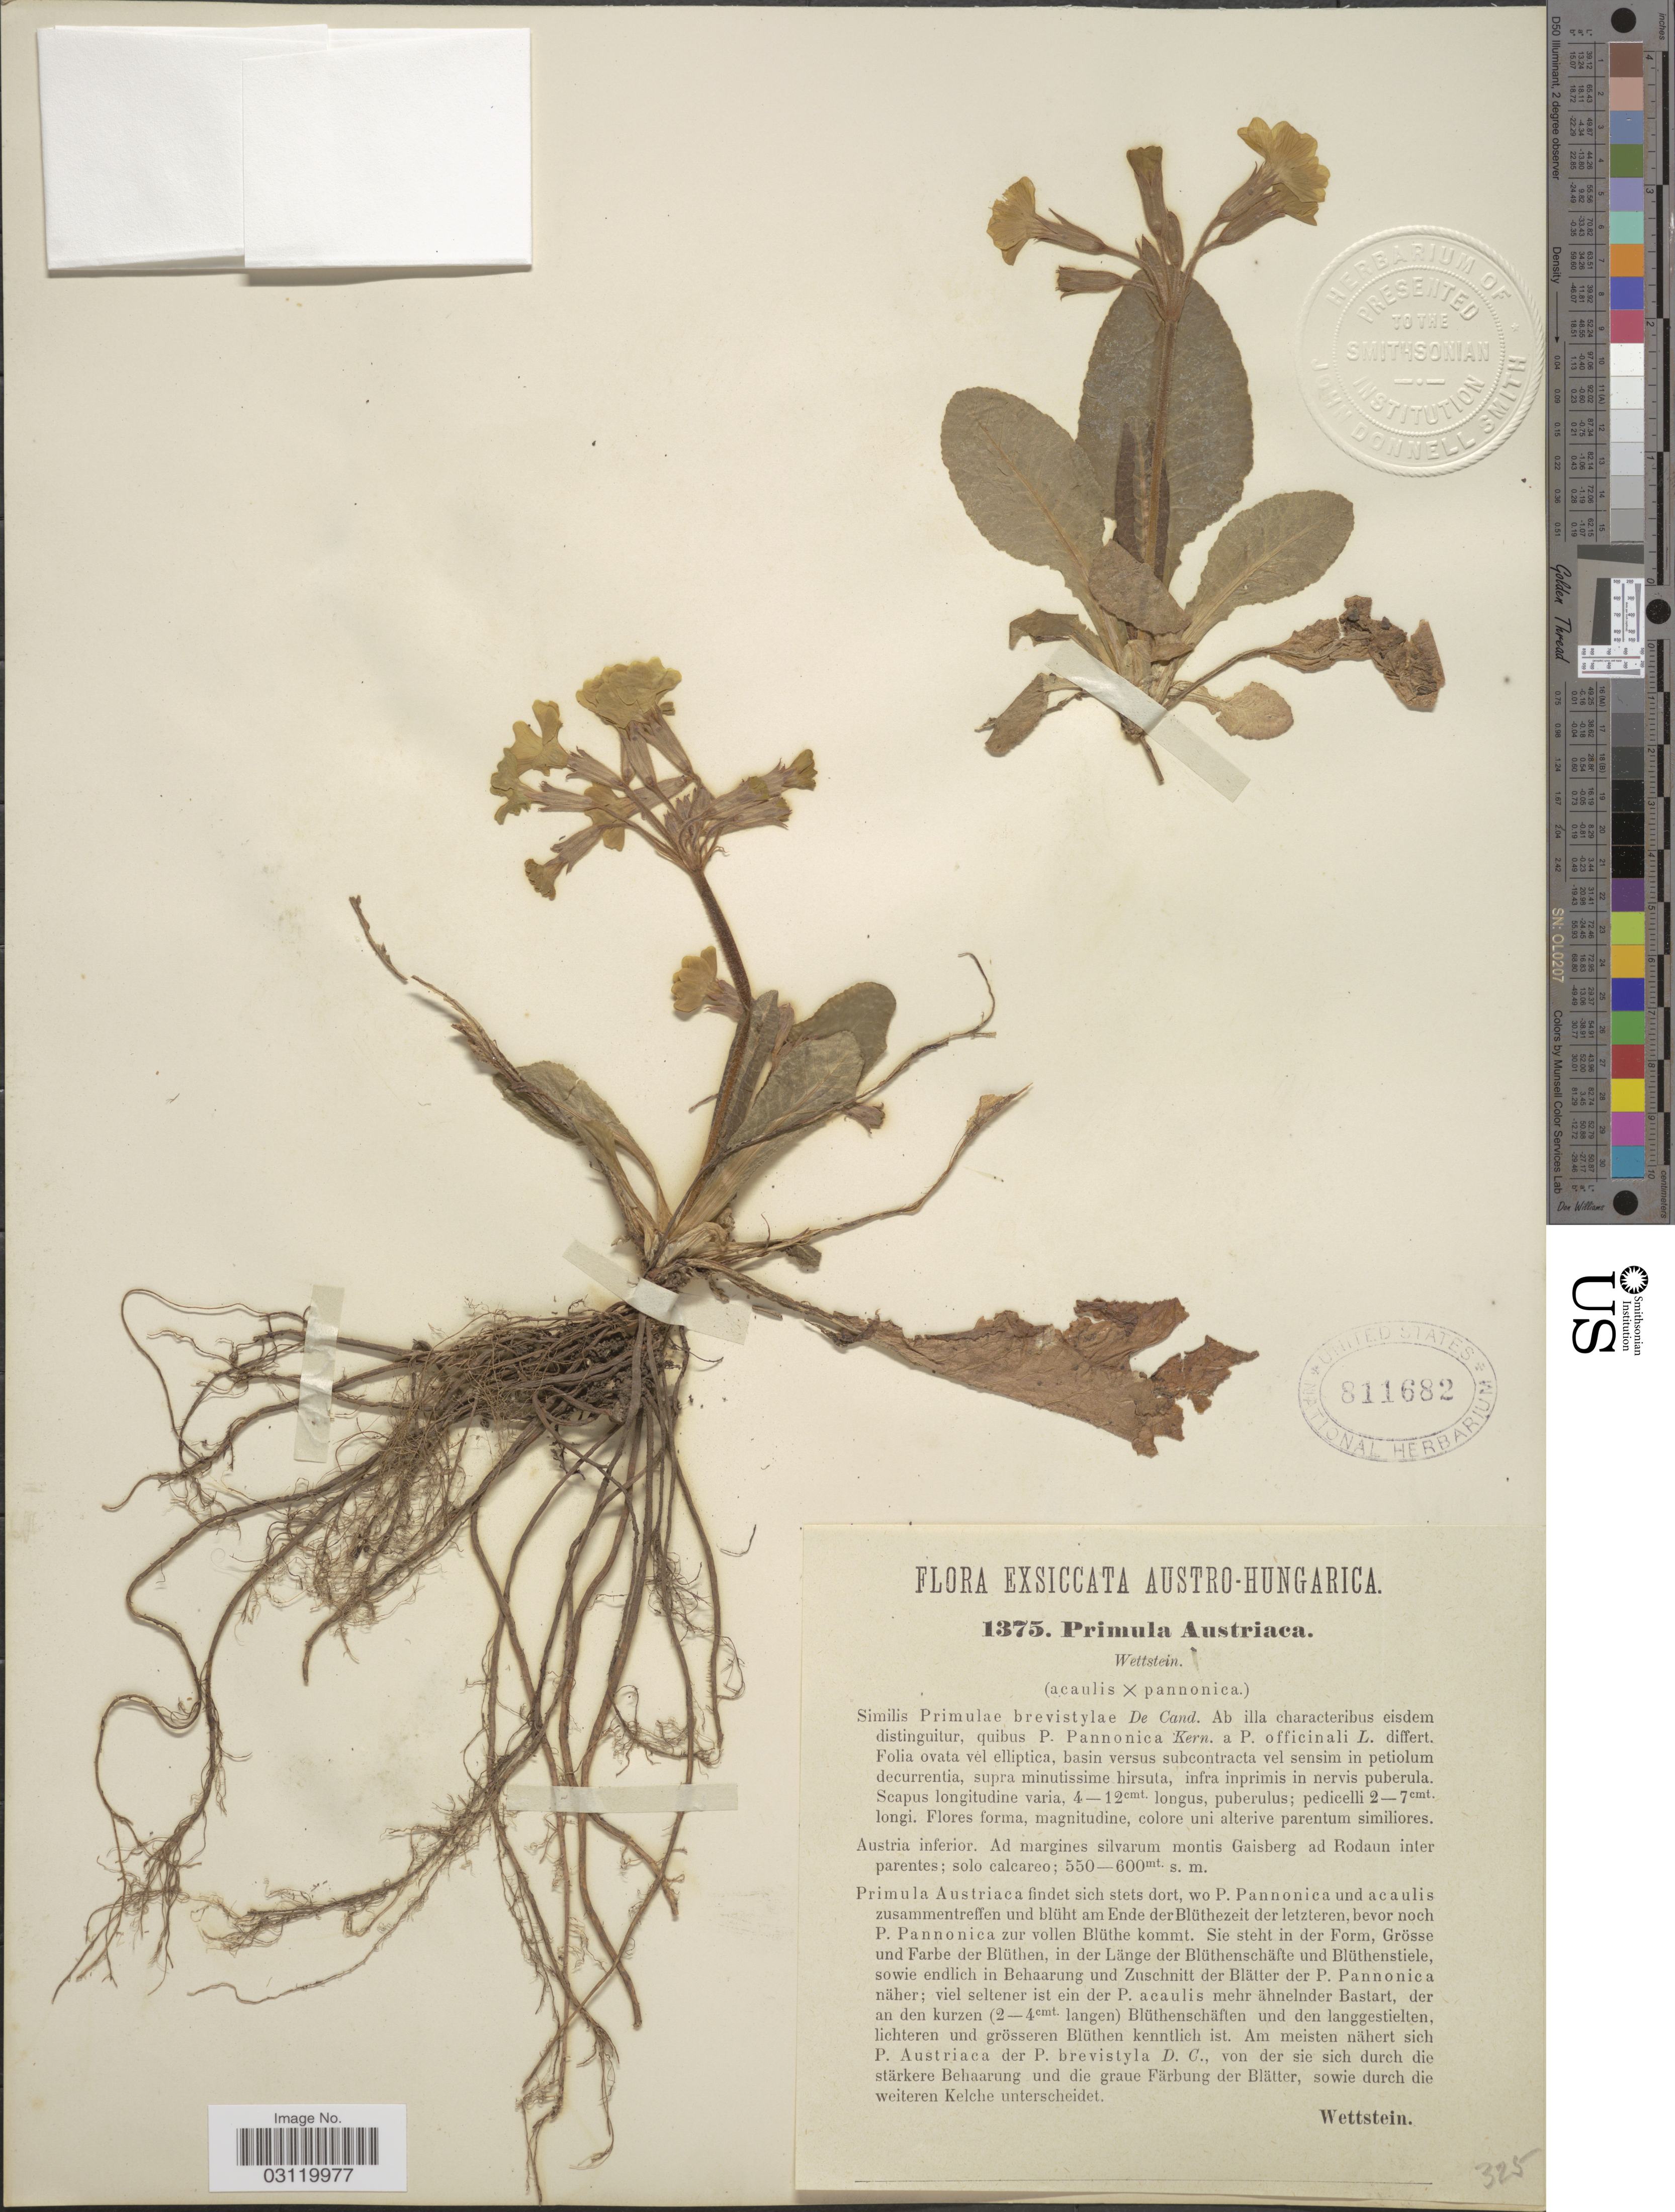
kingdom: Plantae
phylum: Tracheophyta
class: Magnoliopsida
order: Ericales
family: Primulaceae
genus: Primula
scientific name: Primula austriaca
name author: Wettst.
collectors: Wettstein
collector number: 1375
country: Austria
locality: Austro-Hungarica. Austria inferior. Ad margines silvarum montis Gaisberg ad Rodaun inter parentes.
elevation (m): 550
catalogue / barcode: US 811682